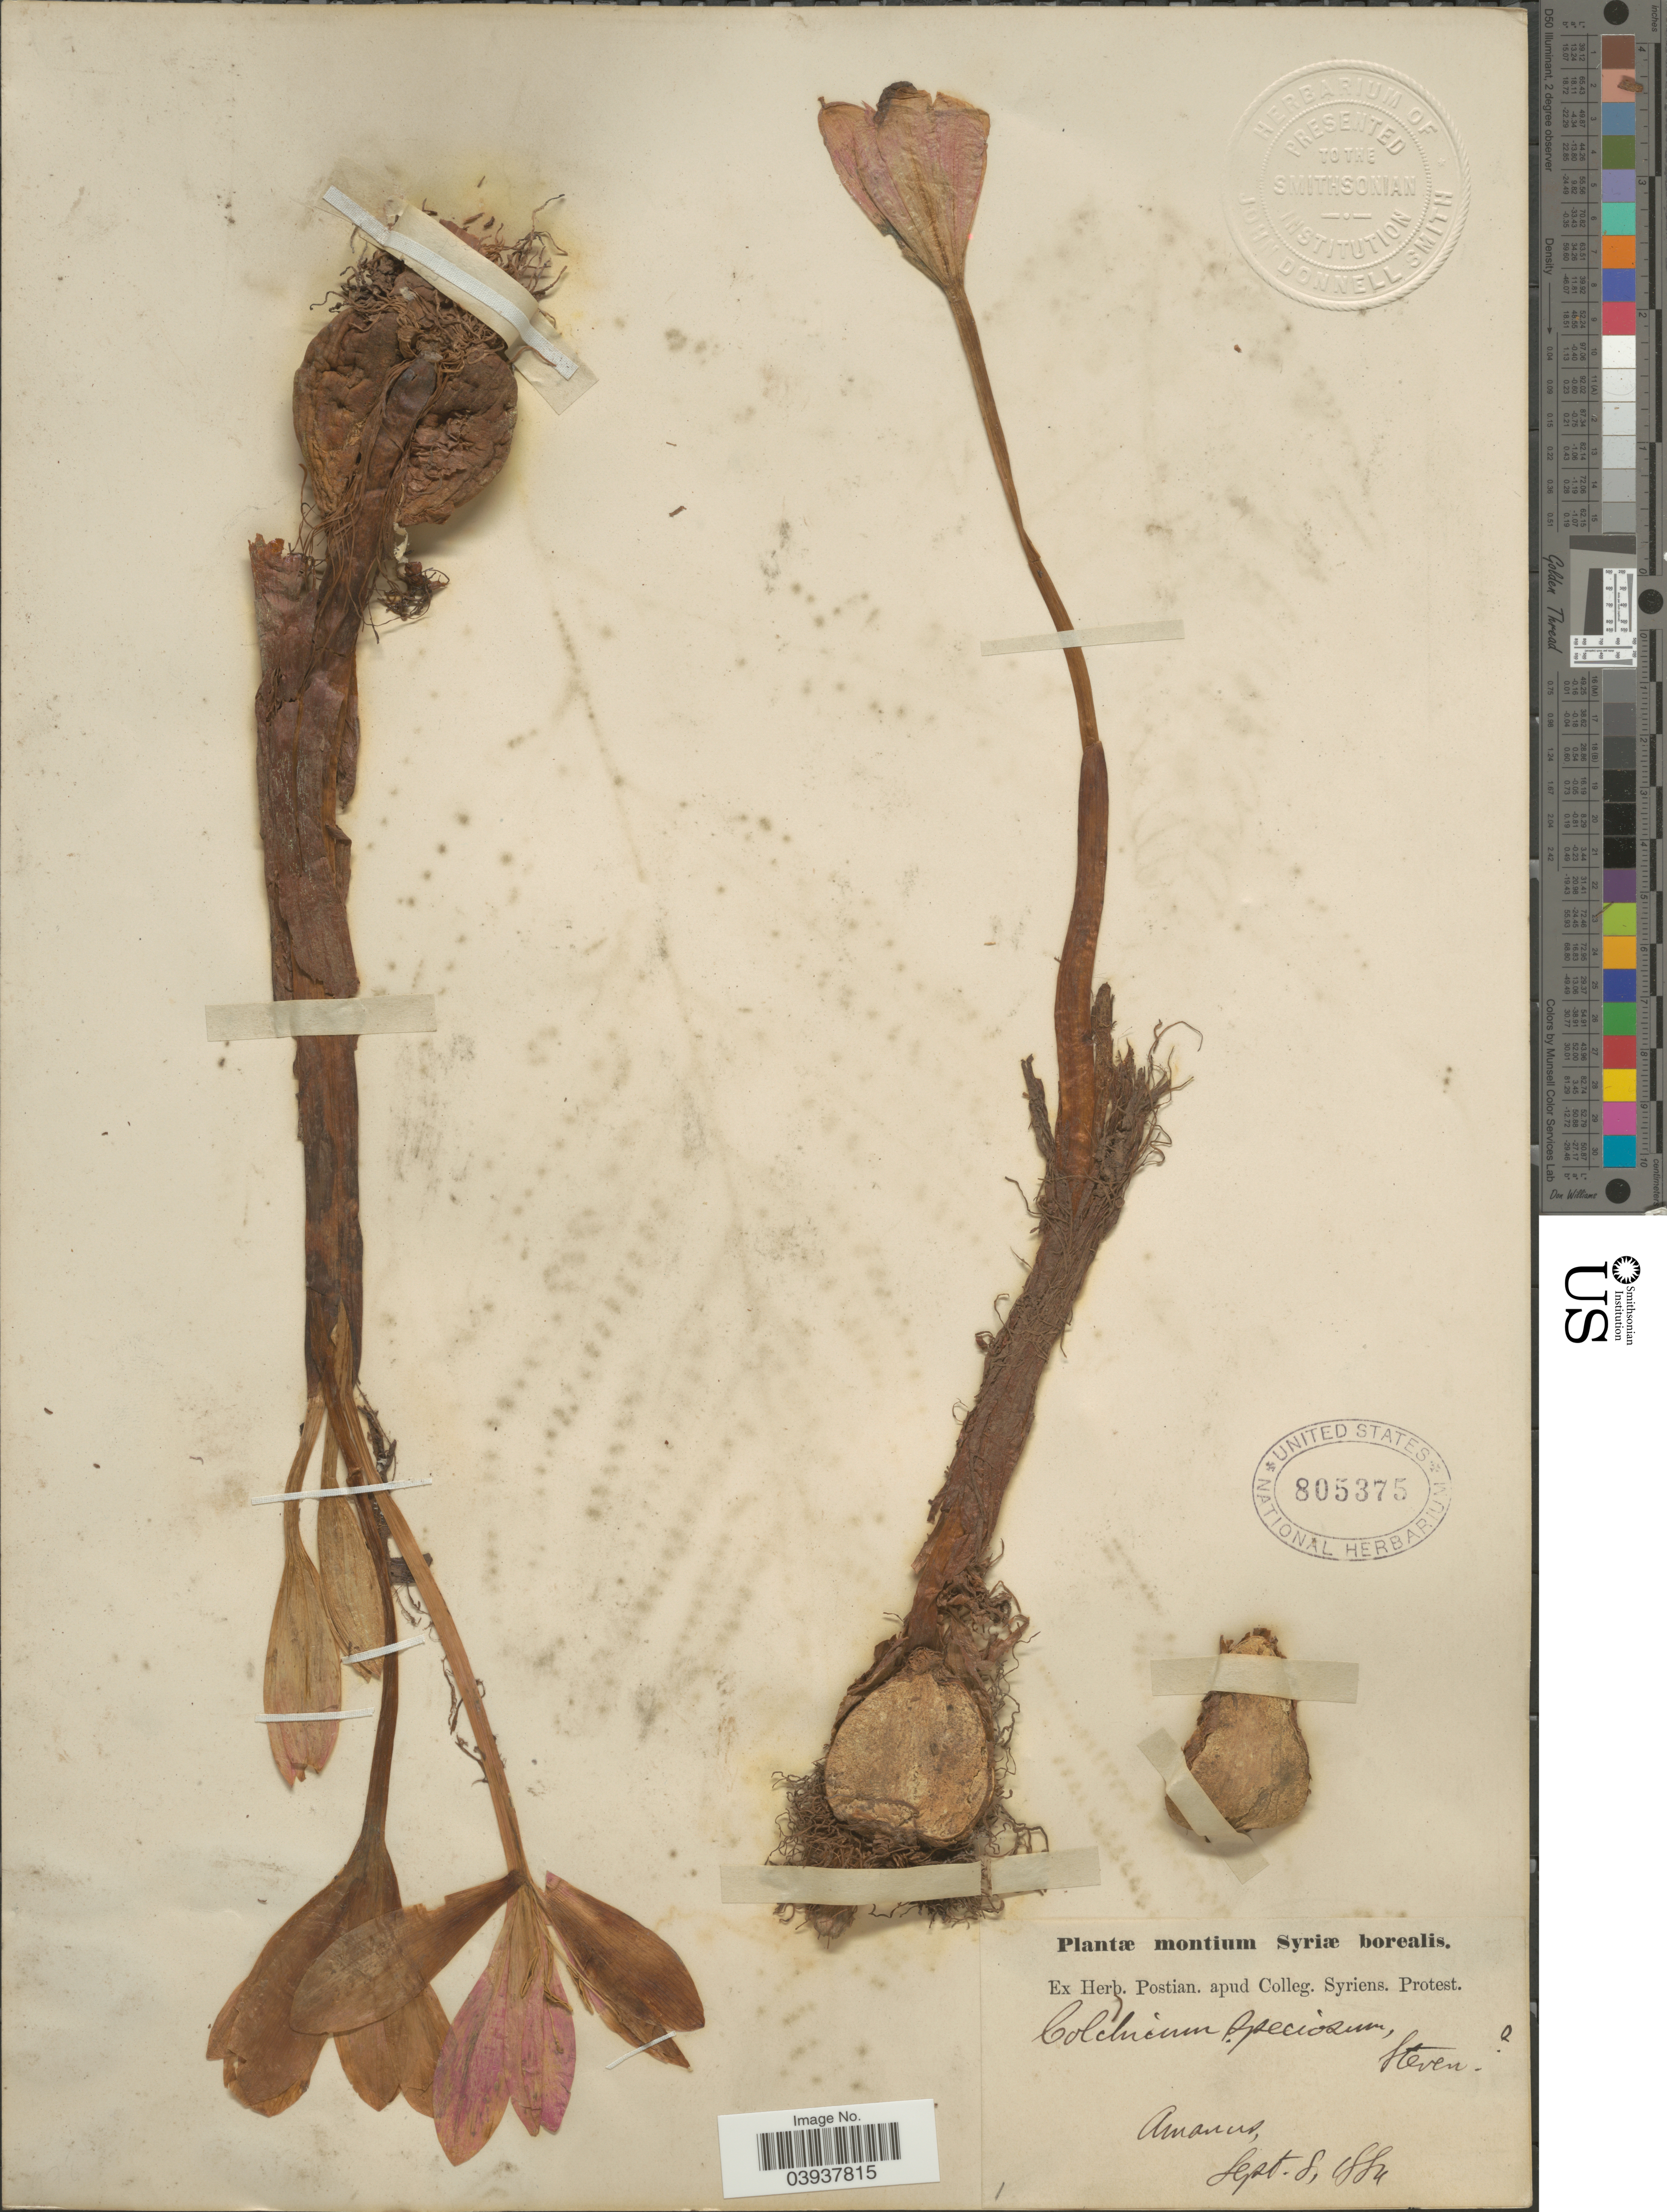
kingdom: Plantae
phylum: Tracheophyta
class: Liliopsida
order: Liliales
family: Colchicaceae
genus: Colchicum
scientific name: Colchicum speciosum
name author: Steven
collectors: ex herb. Postian. apud Colleg. Syriens. Protest. USE "Fannie P. A. Shepard" (10308853) AS PRIMARY COLLECTOR INSTEAD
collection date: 1884-09-08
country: Syria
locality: Montium Syriæ borealis. Amanus.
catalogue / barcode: US 805375